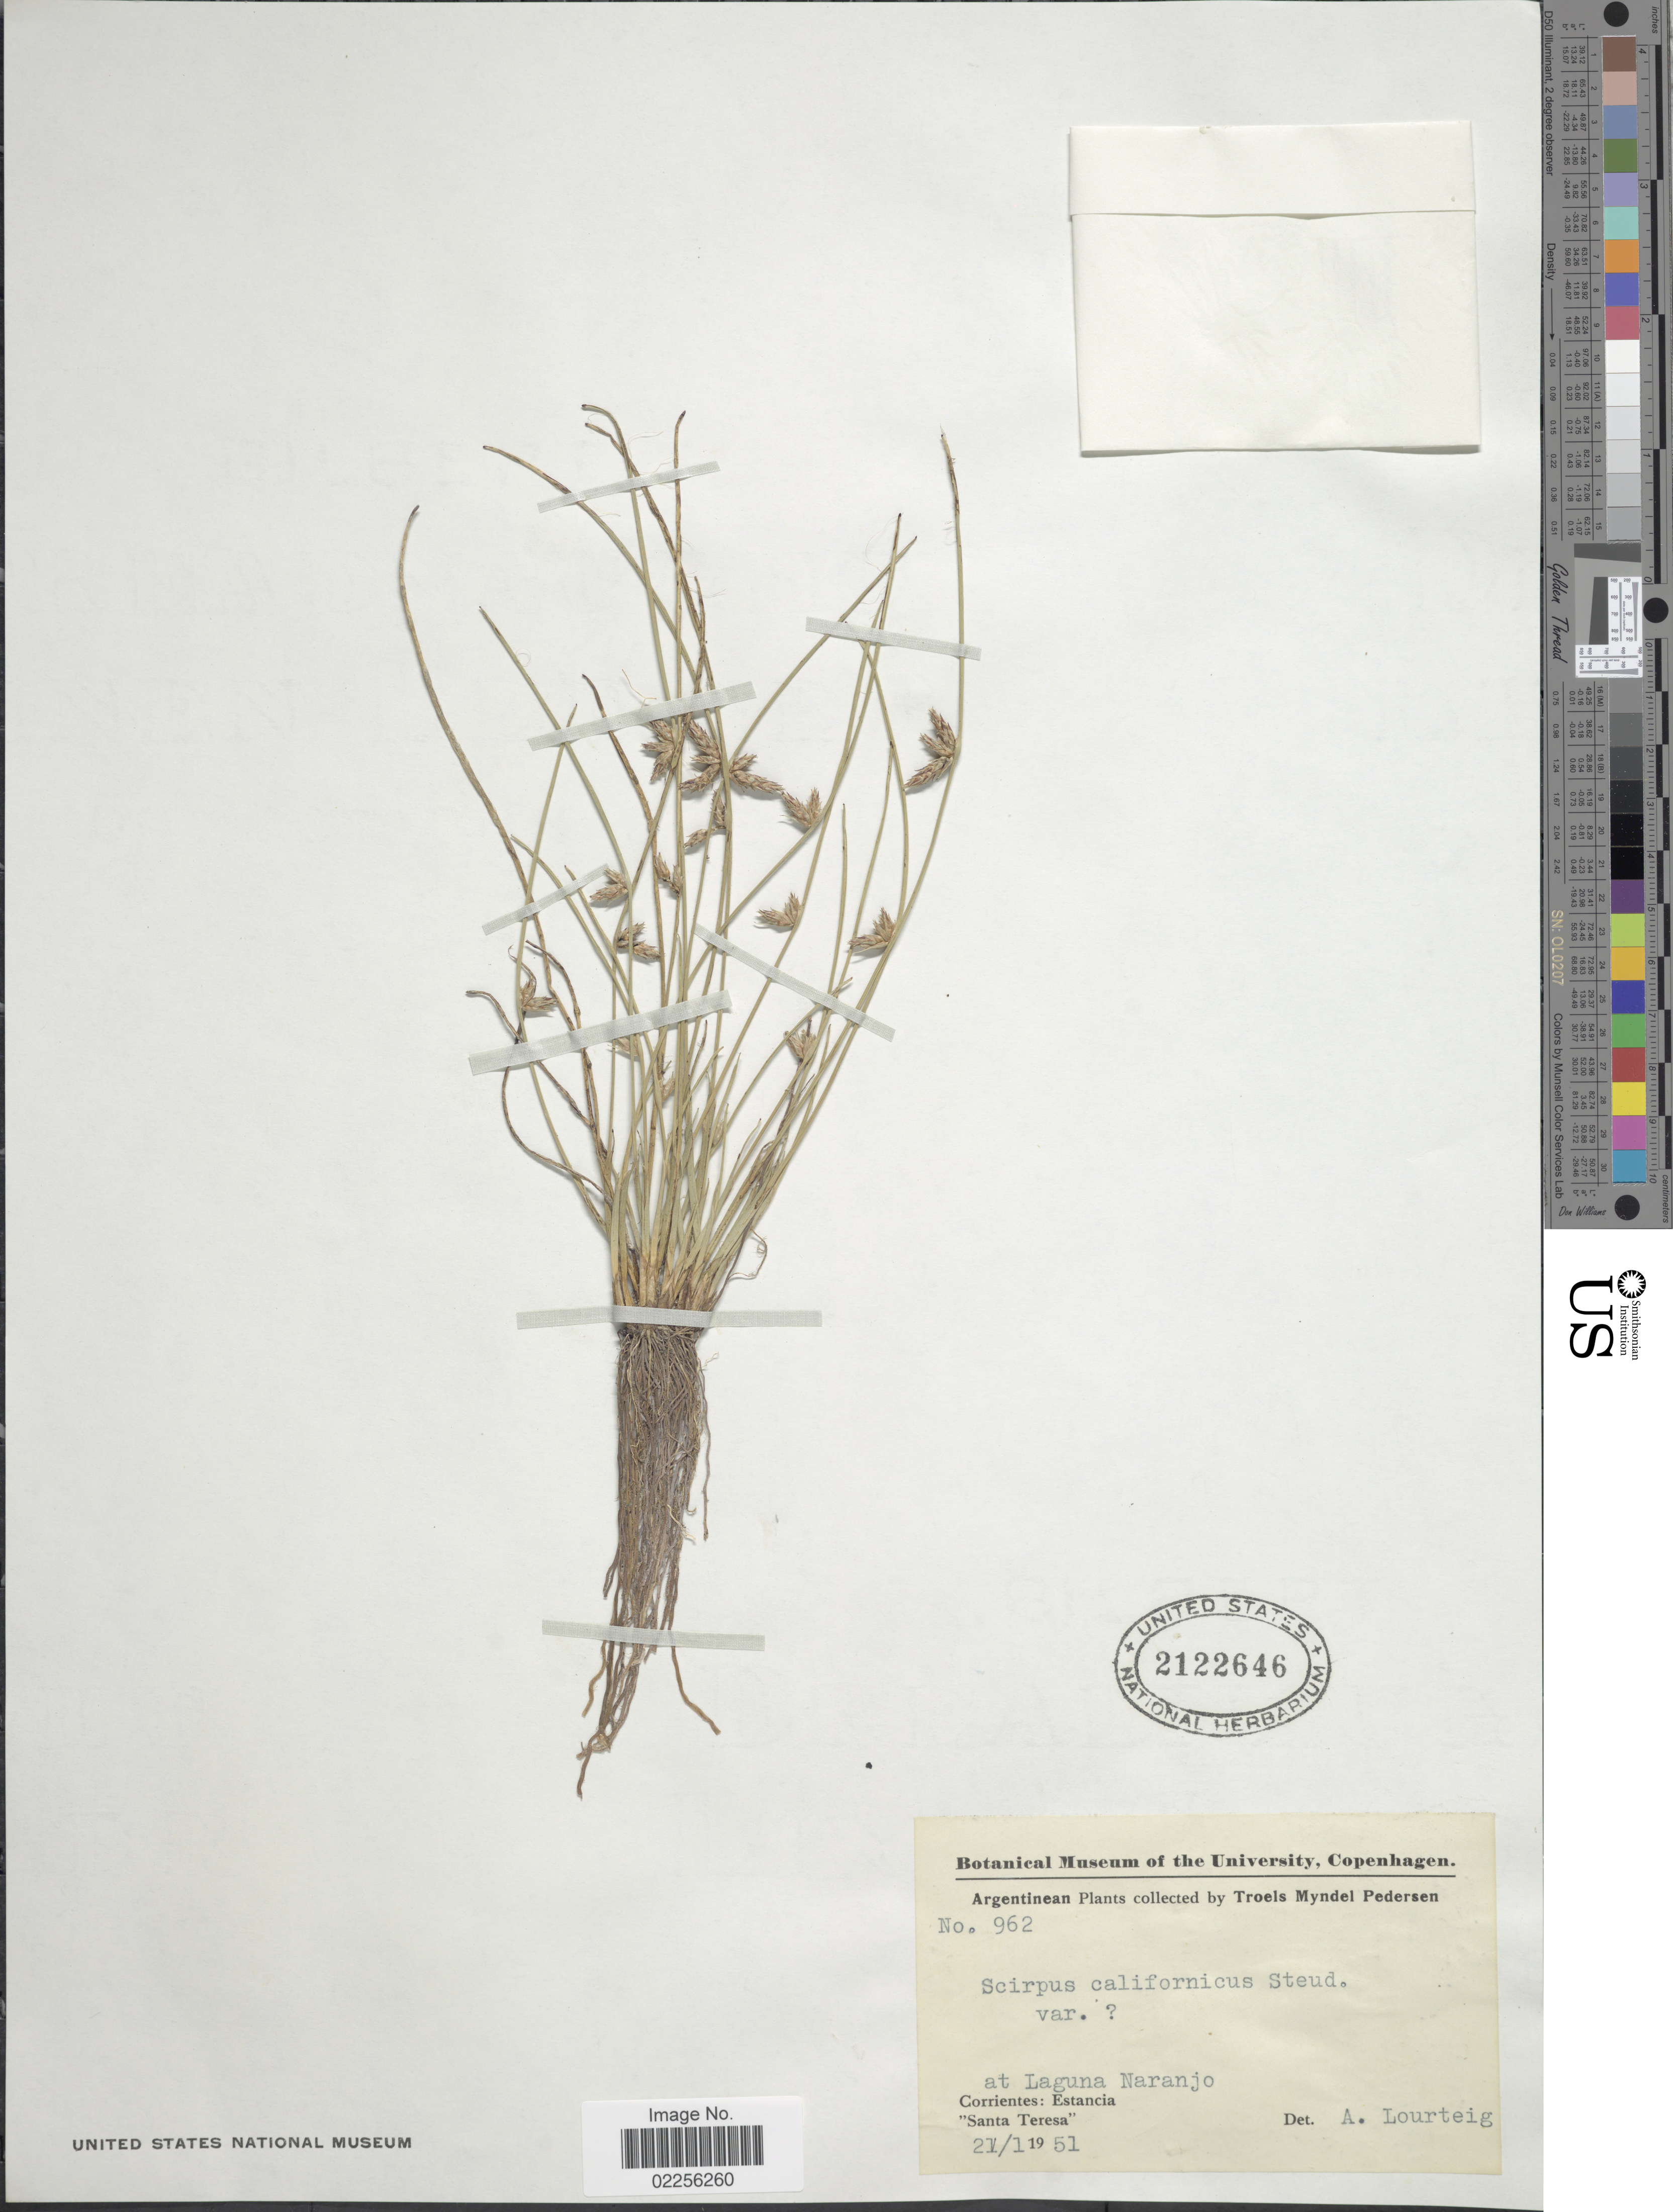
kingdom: Plantae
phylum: Tracheophyta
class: Liliopsida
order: Poales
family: Cyperaceae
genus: Schoenoplectus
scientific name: Schoenoplectus sp.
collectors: T. Pederson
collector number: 962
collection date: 1951-01-21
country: Argentina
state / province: Corrientes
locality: At Laguna Naranjo, Estancia, 'Santa Teresa'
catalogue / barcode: US 2122646